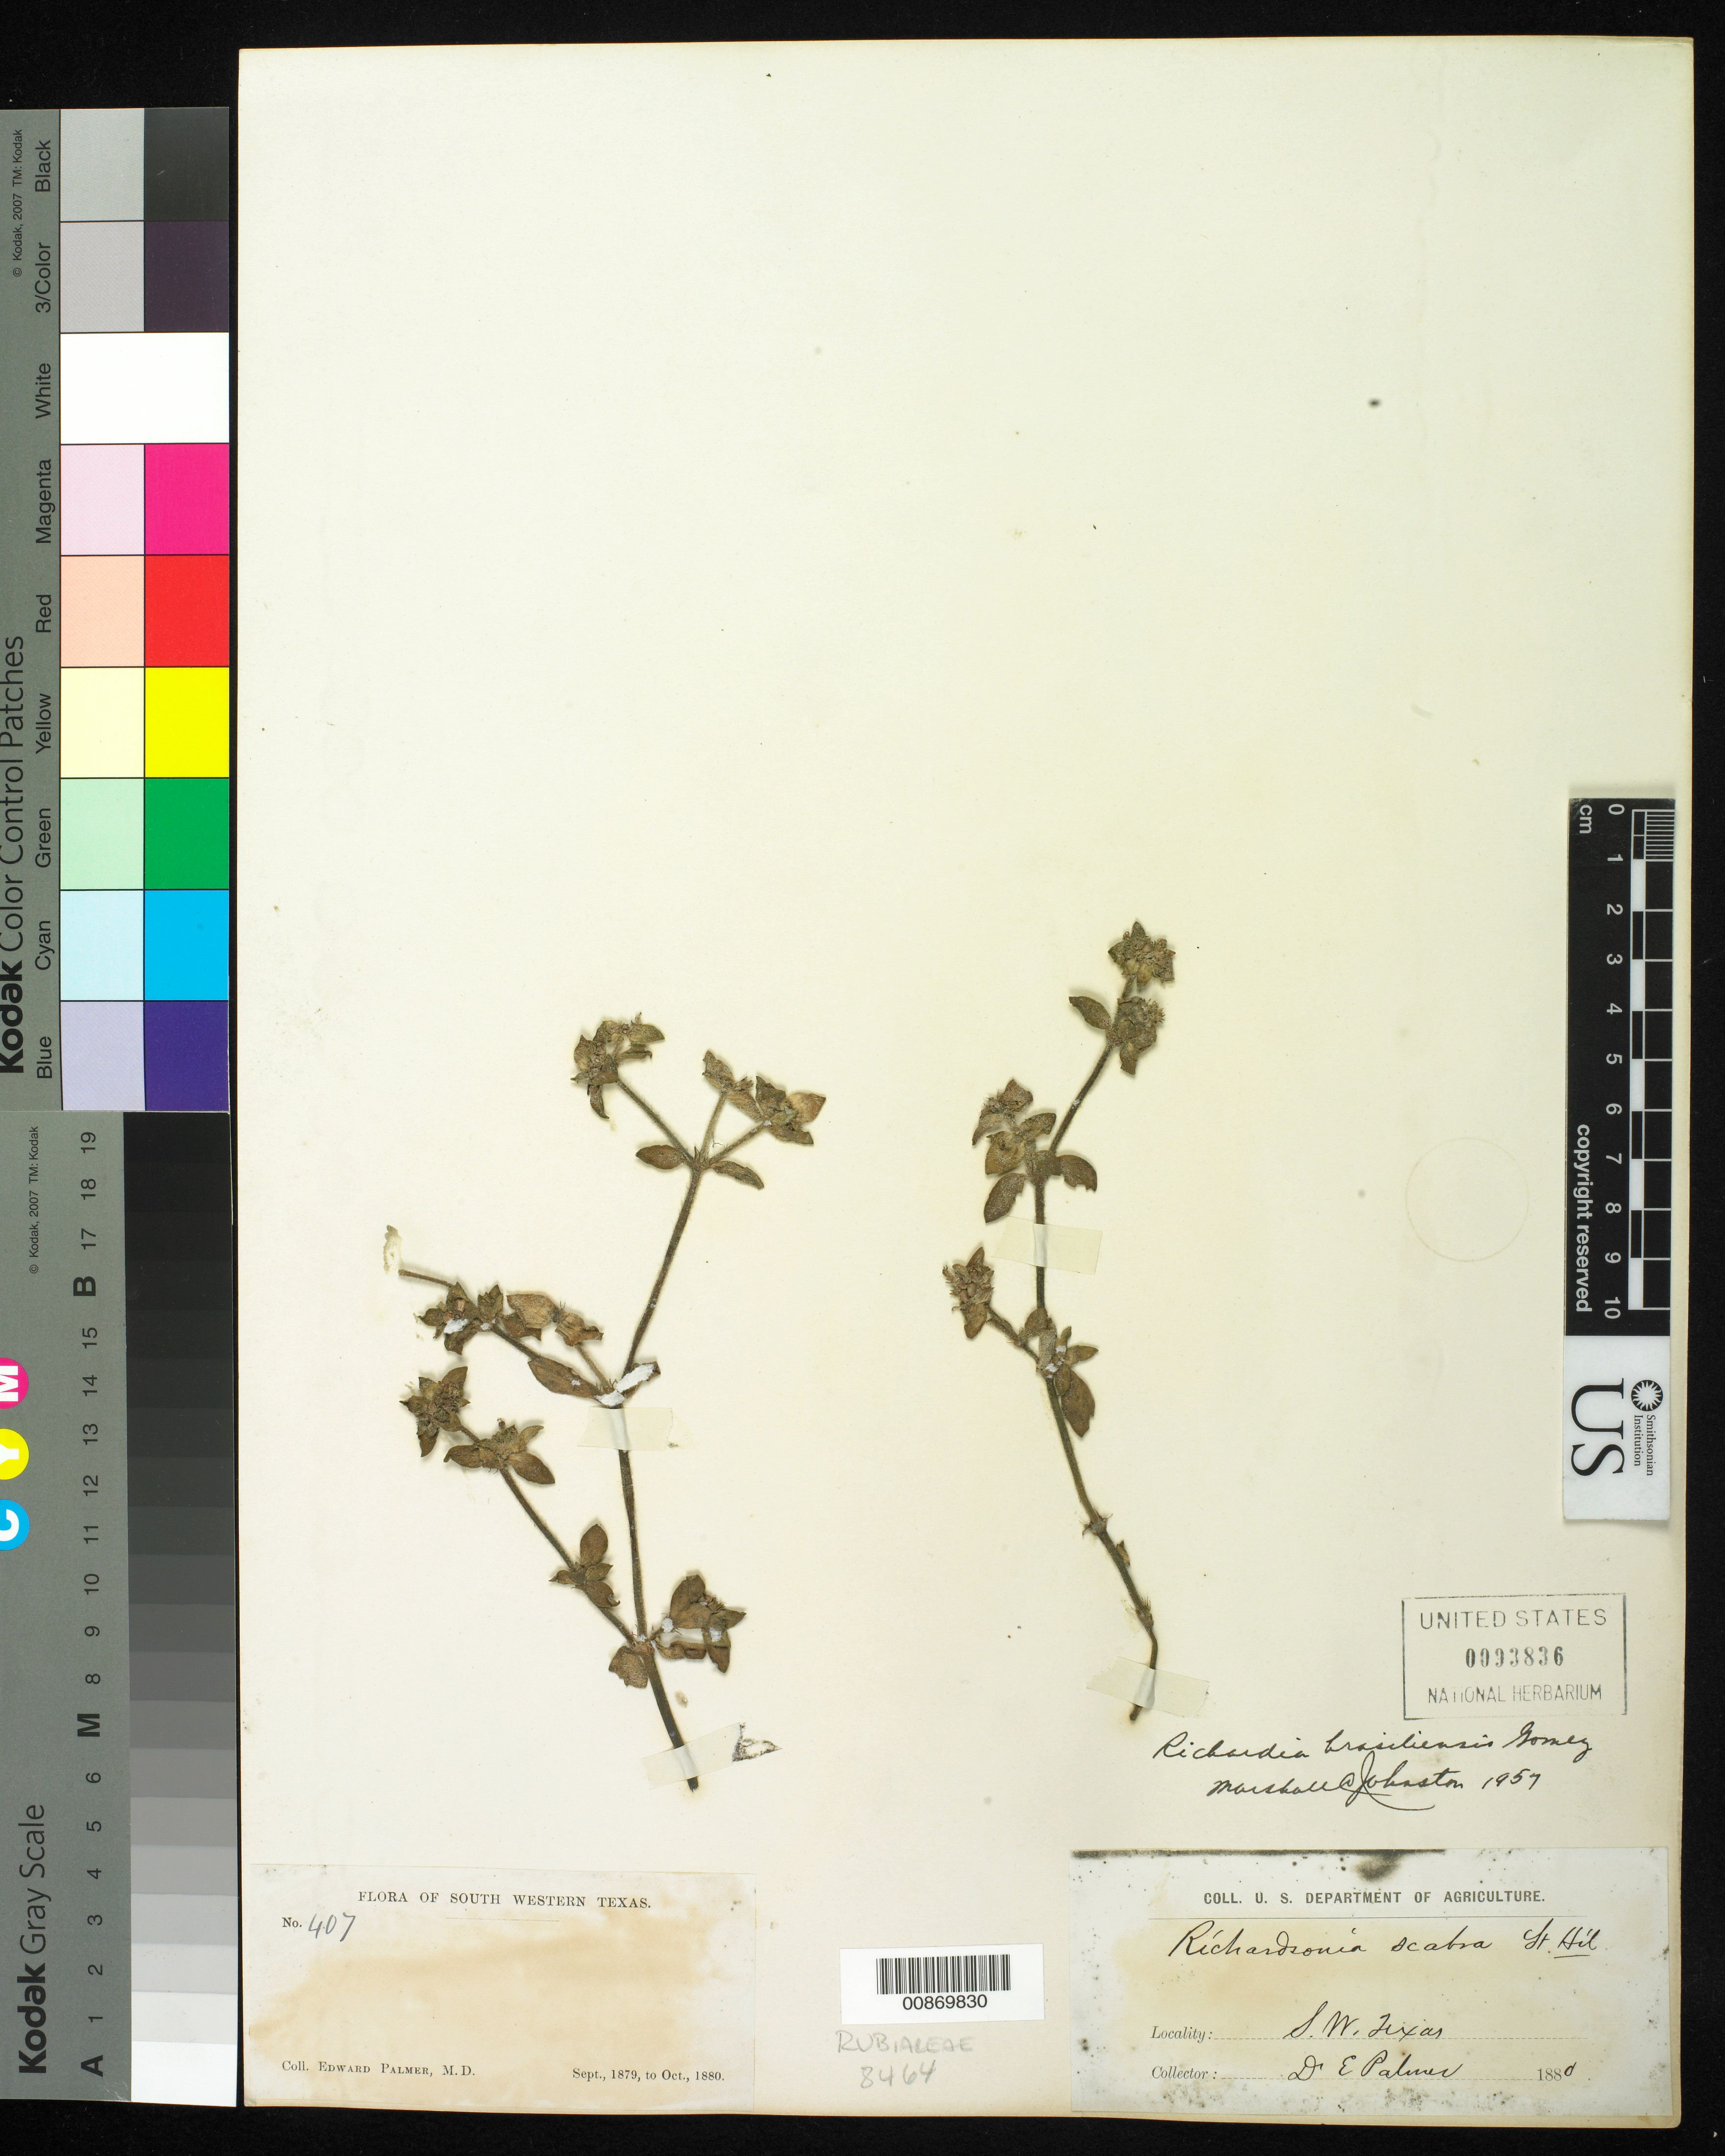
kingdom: Plantae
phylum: Tracheophyta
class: Magnoliopsida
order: Gentianales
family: Rubiaceae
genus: Richardia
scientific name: Richardia brasiliensis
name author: Gomes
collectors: E. Palmer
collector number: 407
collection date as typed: Sep 1879 to -- Oct 1880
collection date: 1879-09/1880-10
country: United States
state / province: Texas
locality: South Western Texas.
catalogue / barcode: US 93836